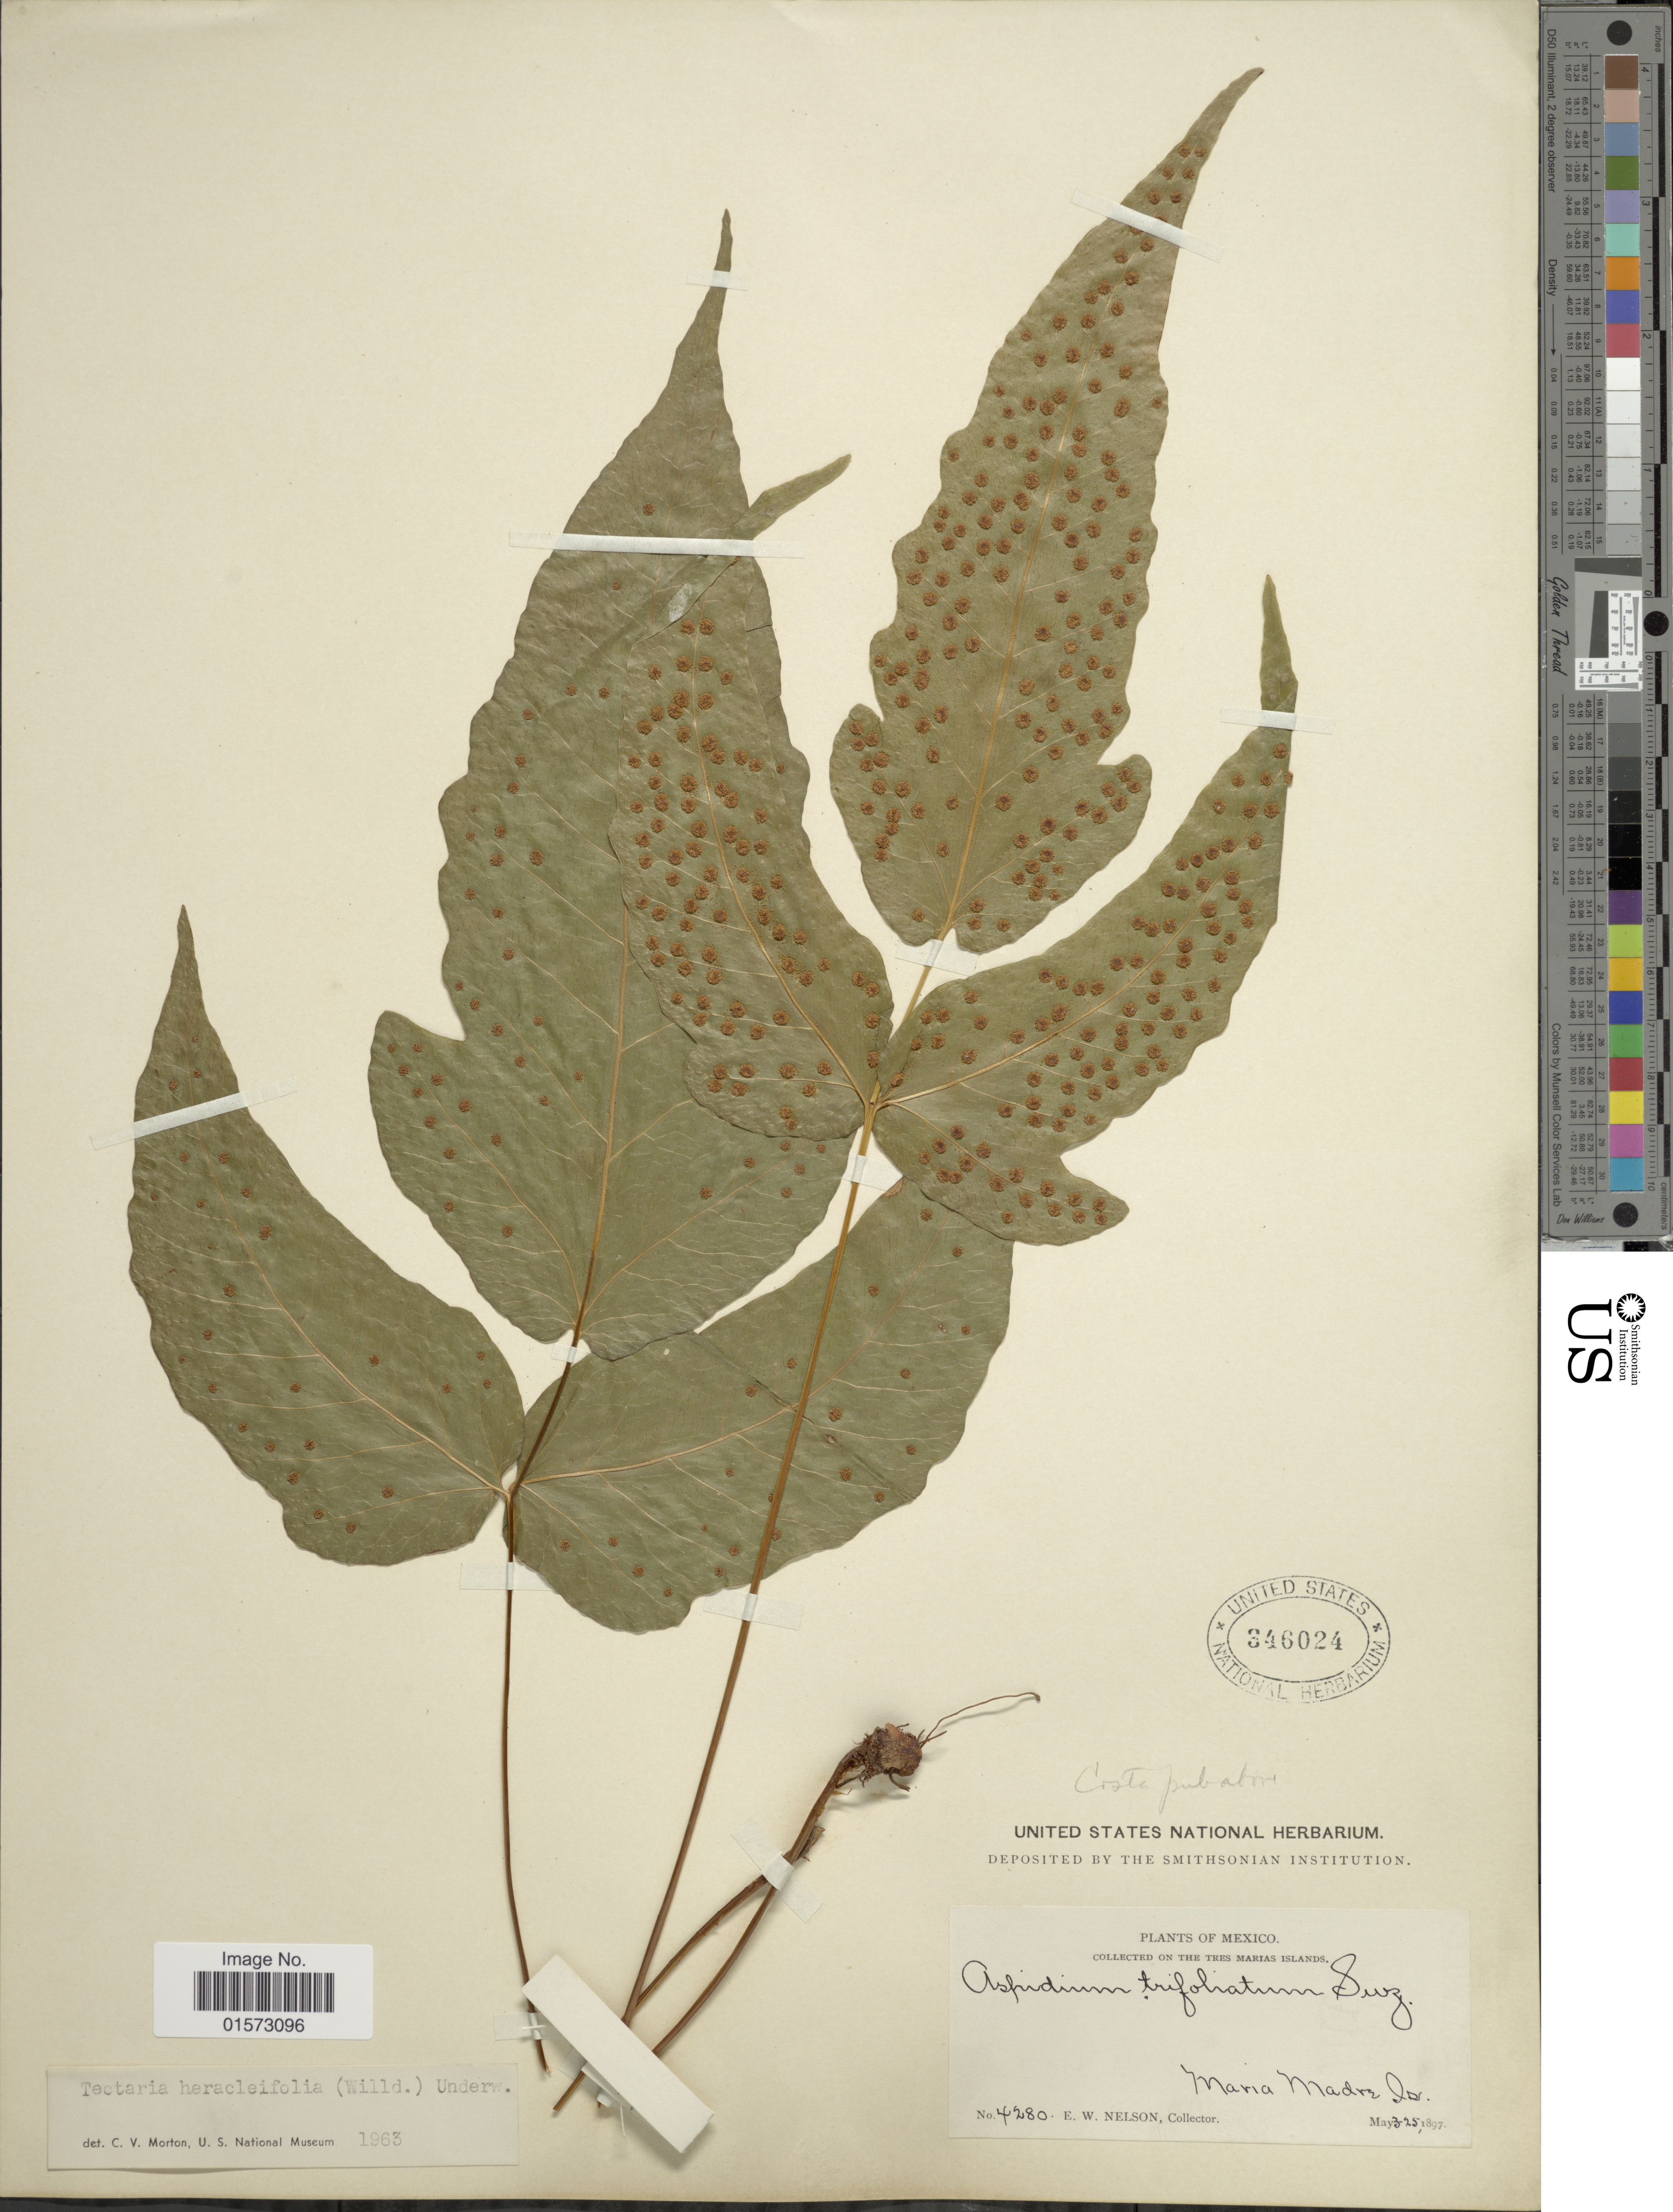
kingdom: Plantae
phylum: Tracheophyta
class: Polypodiopsida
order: Polypodiales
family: Tectariaceae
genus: Tectaria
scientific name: Tectaria heracleifolia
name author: (Willd.) Underw.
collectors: E. W. Nelson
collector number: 4280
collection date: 1897-05-03/1897-05-25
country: Mexico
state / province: Nayarit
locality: The Tres Marias Islands, Maria Madre Is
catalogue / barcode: US 346024